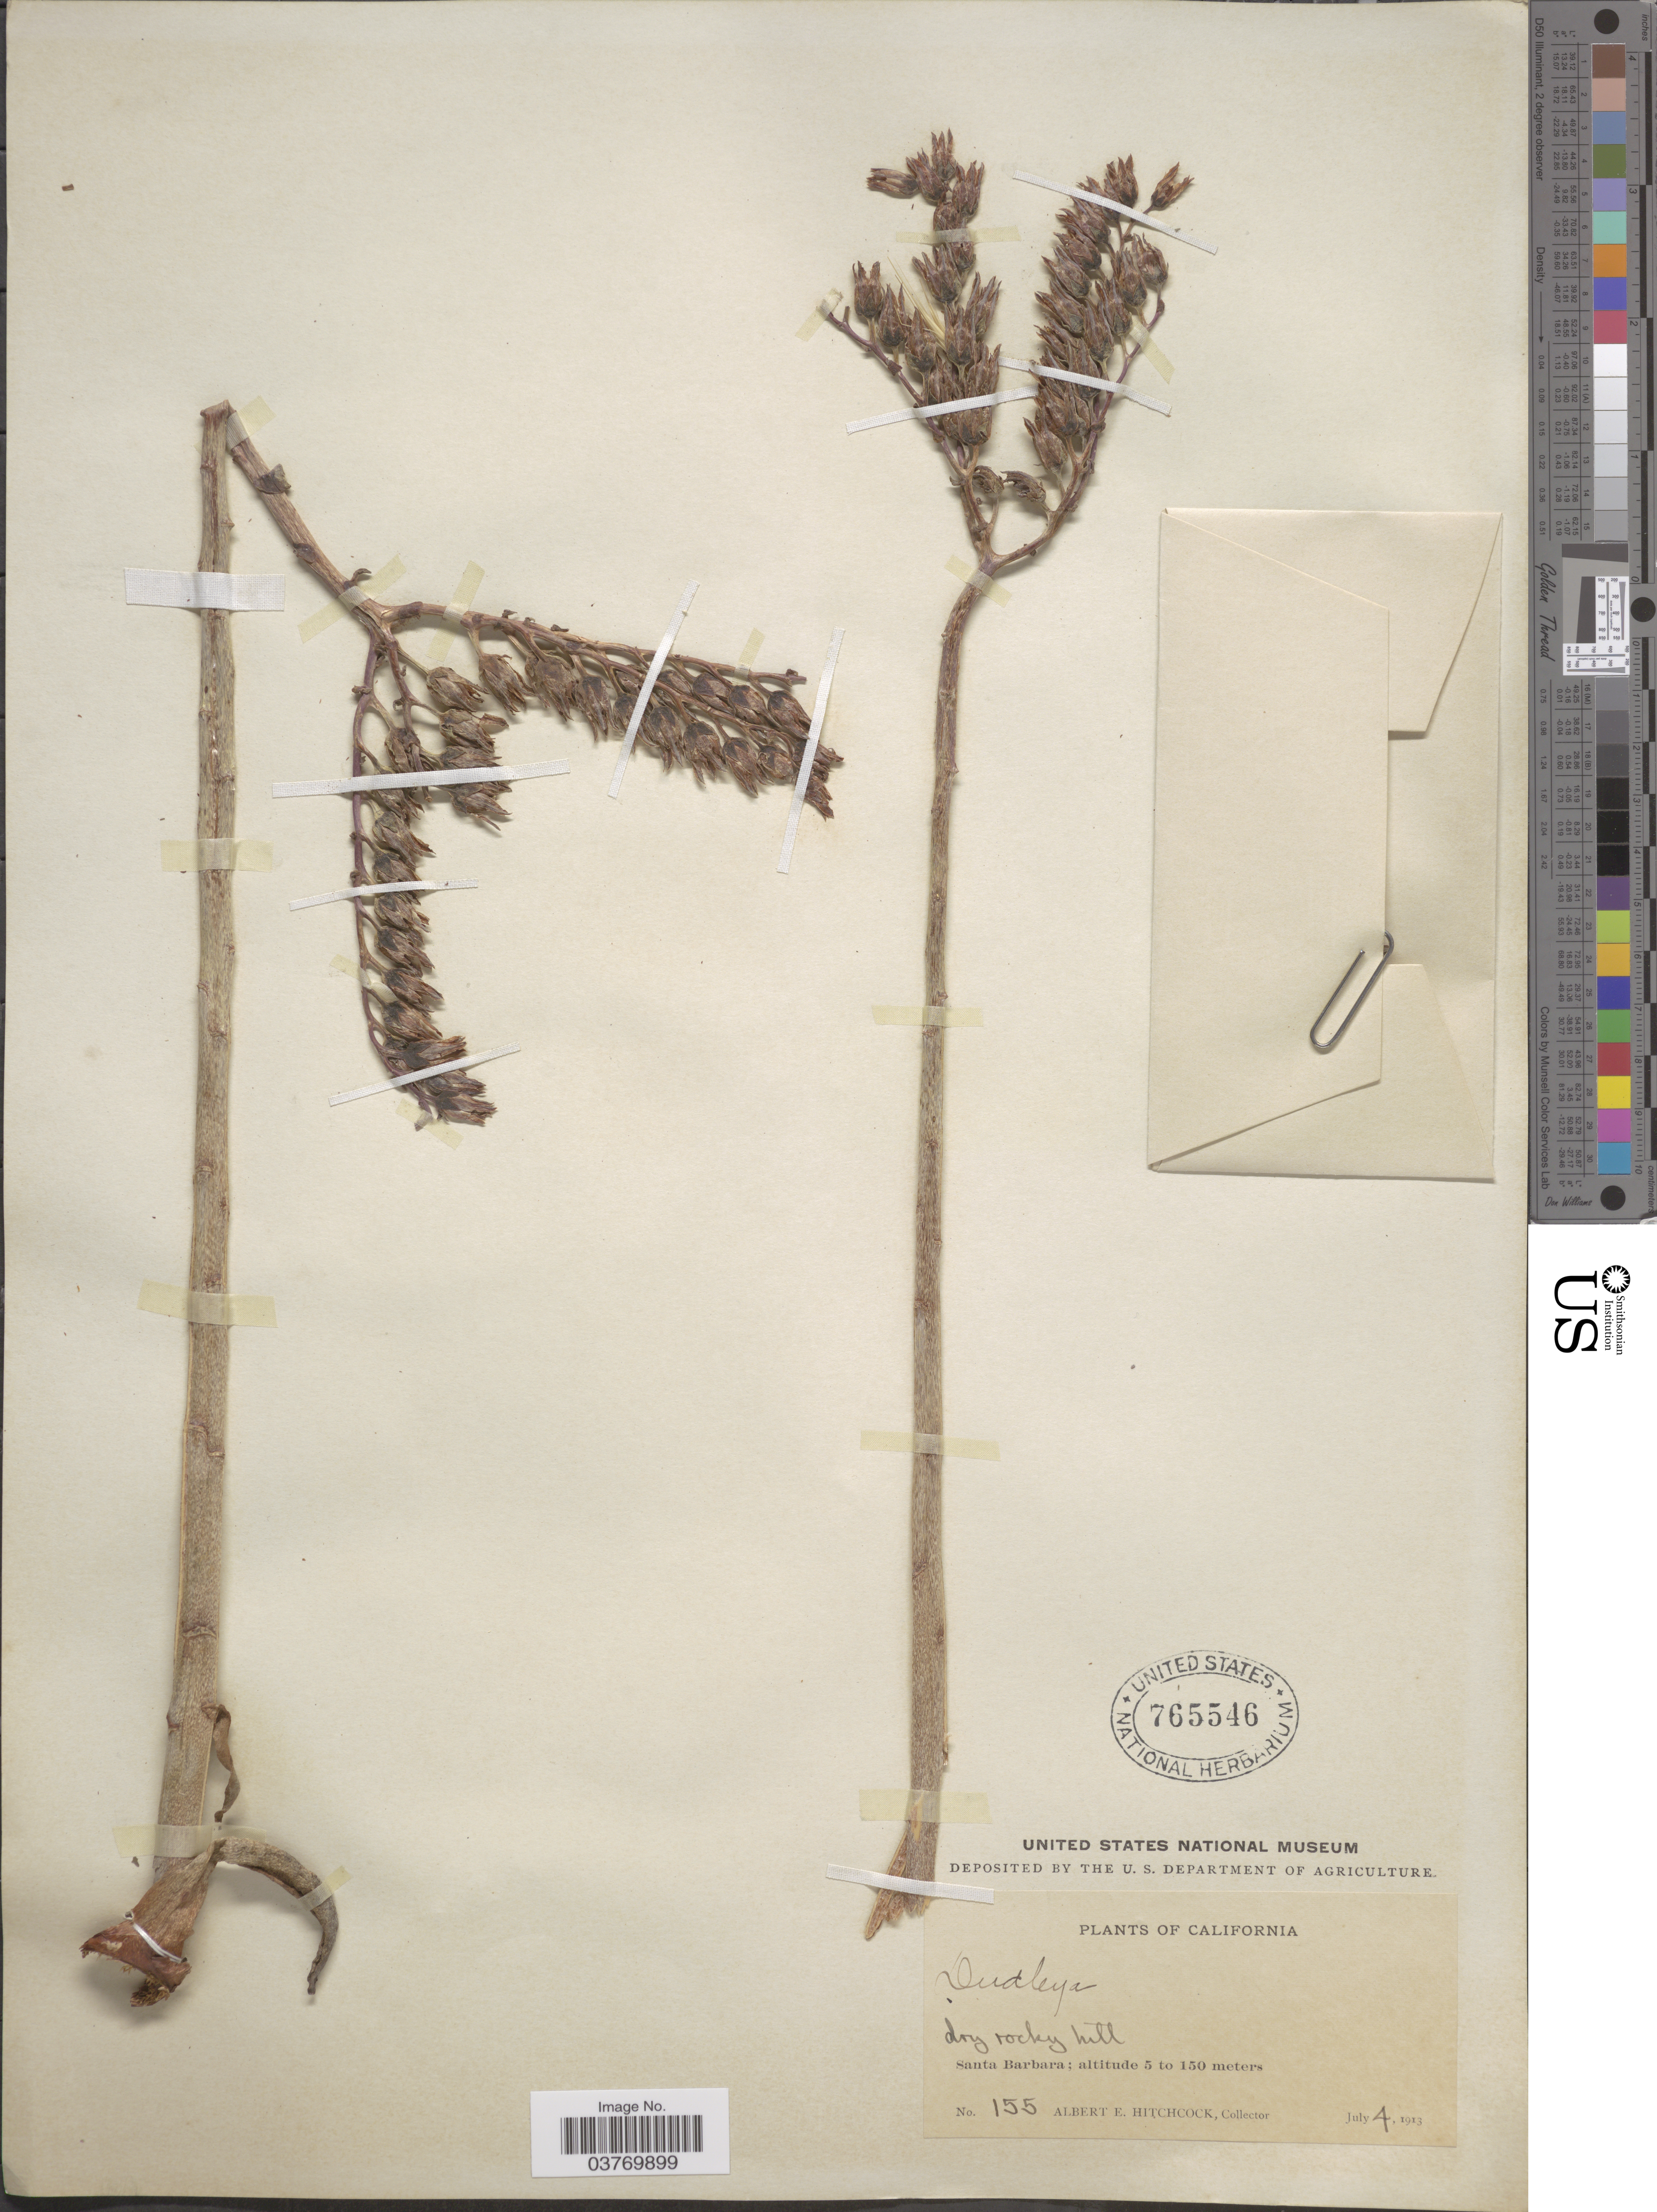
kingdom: Plantae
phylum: Tracheophyta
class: Magnoliopsida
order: Saxifragales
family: Crassulaceae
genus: Dudleya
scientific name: Dudleya sp.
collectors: A. Hitchcock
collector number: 155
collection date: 1913-07-04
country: United States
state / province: California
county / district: Santa Barbara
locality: Santa Barbara.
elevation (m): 5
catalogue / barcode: US 765546